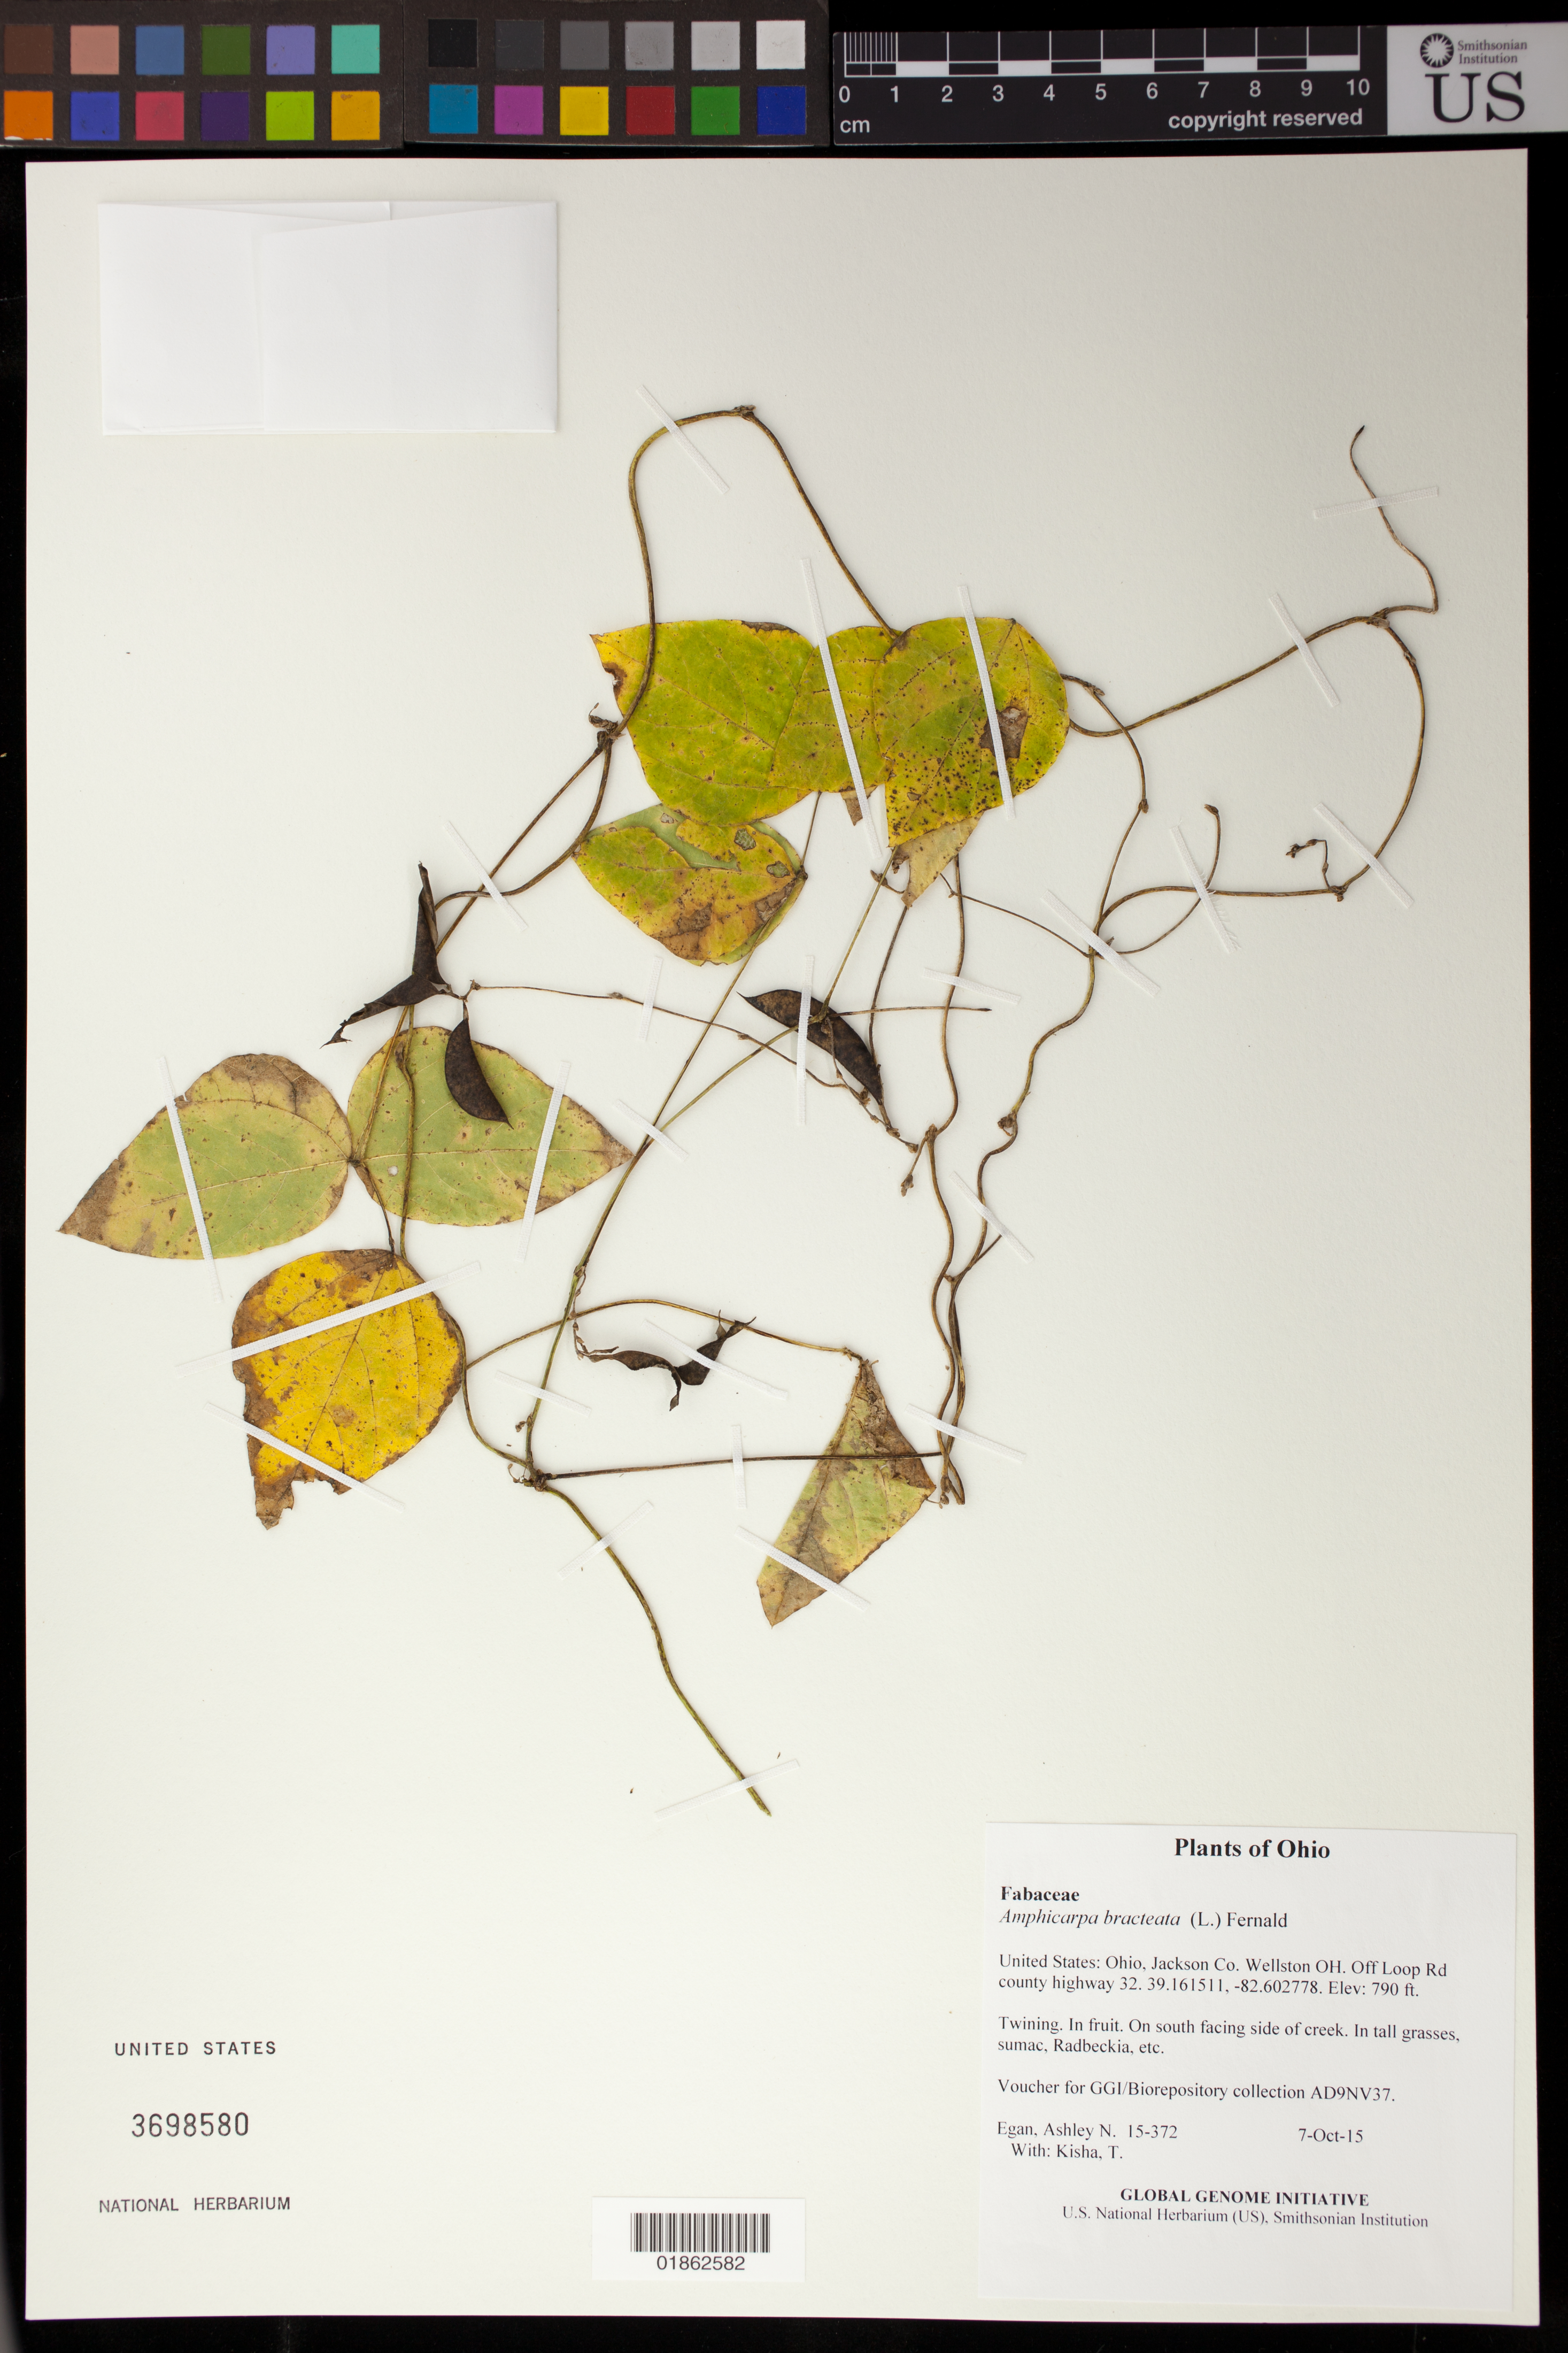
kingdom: Plantae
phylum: Tracheophyta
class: Magnoliopsida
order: Fabales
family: Fabaceae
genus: Amphicarpaea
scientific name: Amphicarpaea bracteata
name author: (L.) Fernald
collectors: A. N. Egan & T. Kisha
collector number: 15-372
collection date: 2015-10-07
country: United States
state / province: Ohio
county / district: Jackson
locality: Wellston OH. Off Loop Rd county highway 32.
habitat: On south facing side of creek. In tall grasses, sumac, Radbeckia, etc.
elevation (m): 241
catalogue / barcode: US 3698580